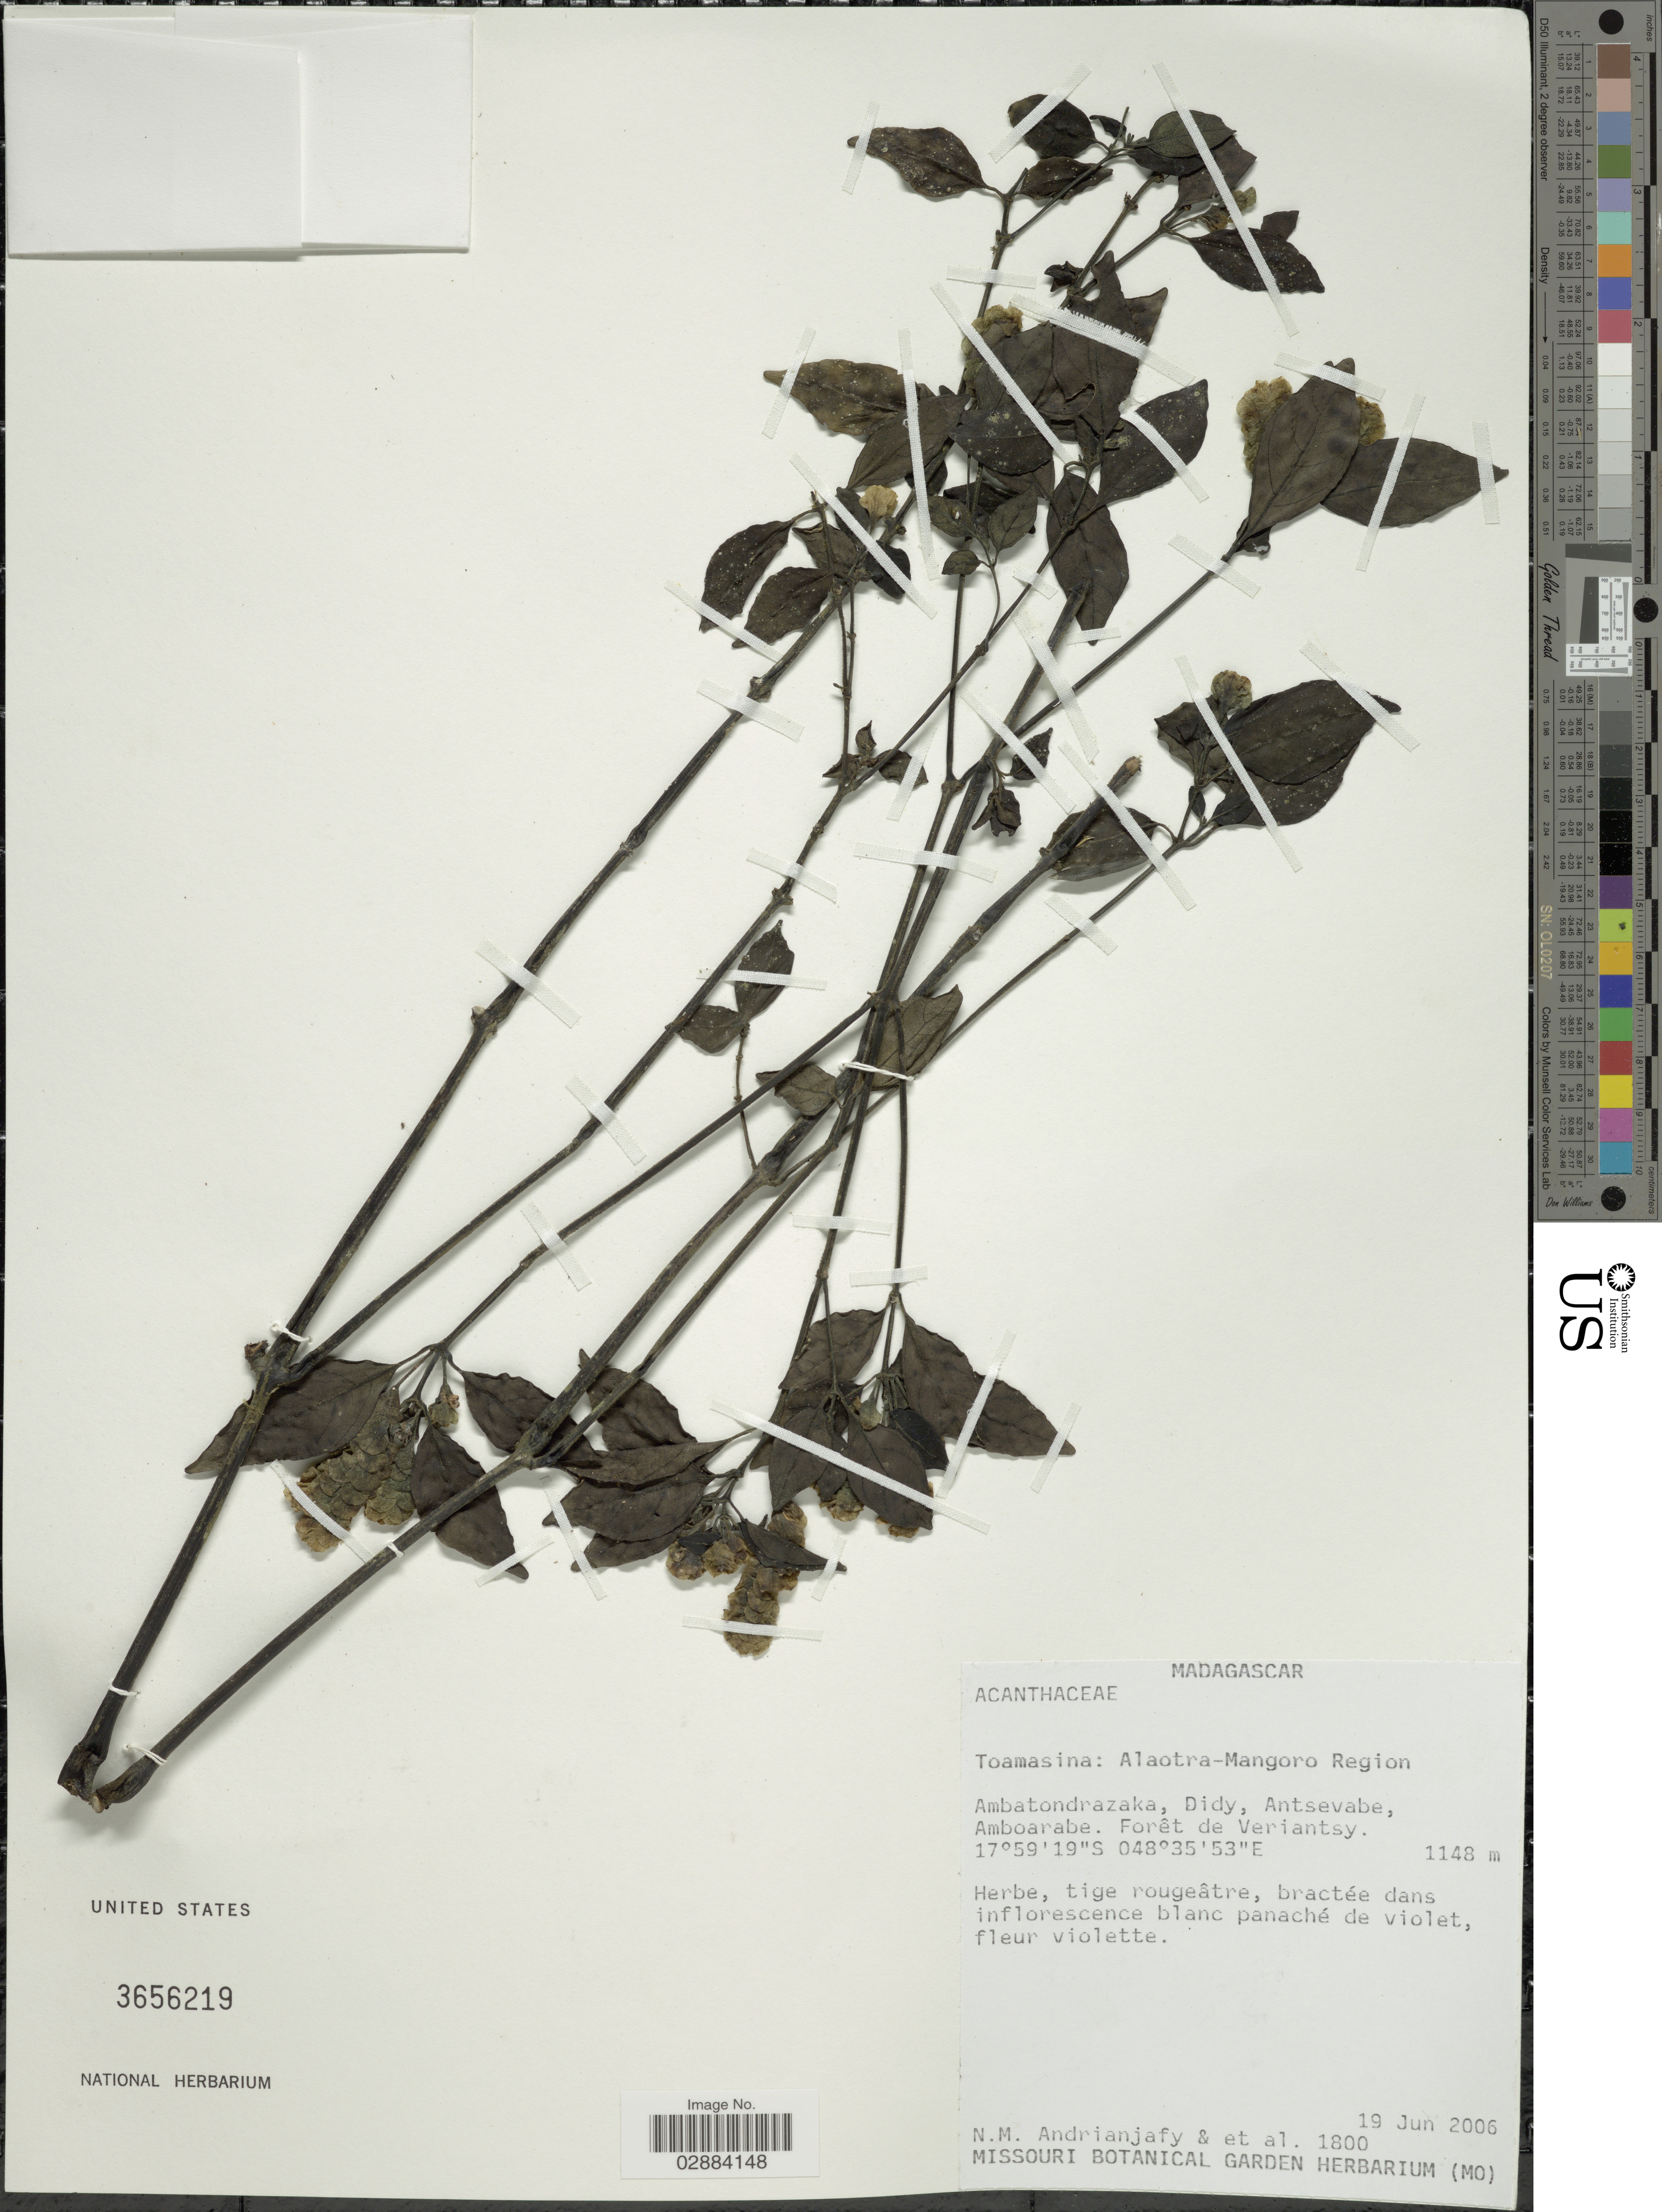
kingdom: Plantae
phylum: Tracheophyta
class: Magnoliopsida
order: Lamiales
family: Acanthaceae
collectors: N. M. Andrianjafy & et al.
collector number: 1800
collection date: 2006-06-19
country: Madagascar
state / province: Alaotra Mangoro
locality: Alaotra-Mangoro Region. Ambatondrazaka, Didy, Antsevabe, Amboarabe. Forêt de Veriantsy.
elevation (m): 1148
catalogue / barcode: US 3656219